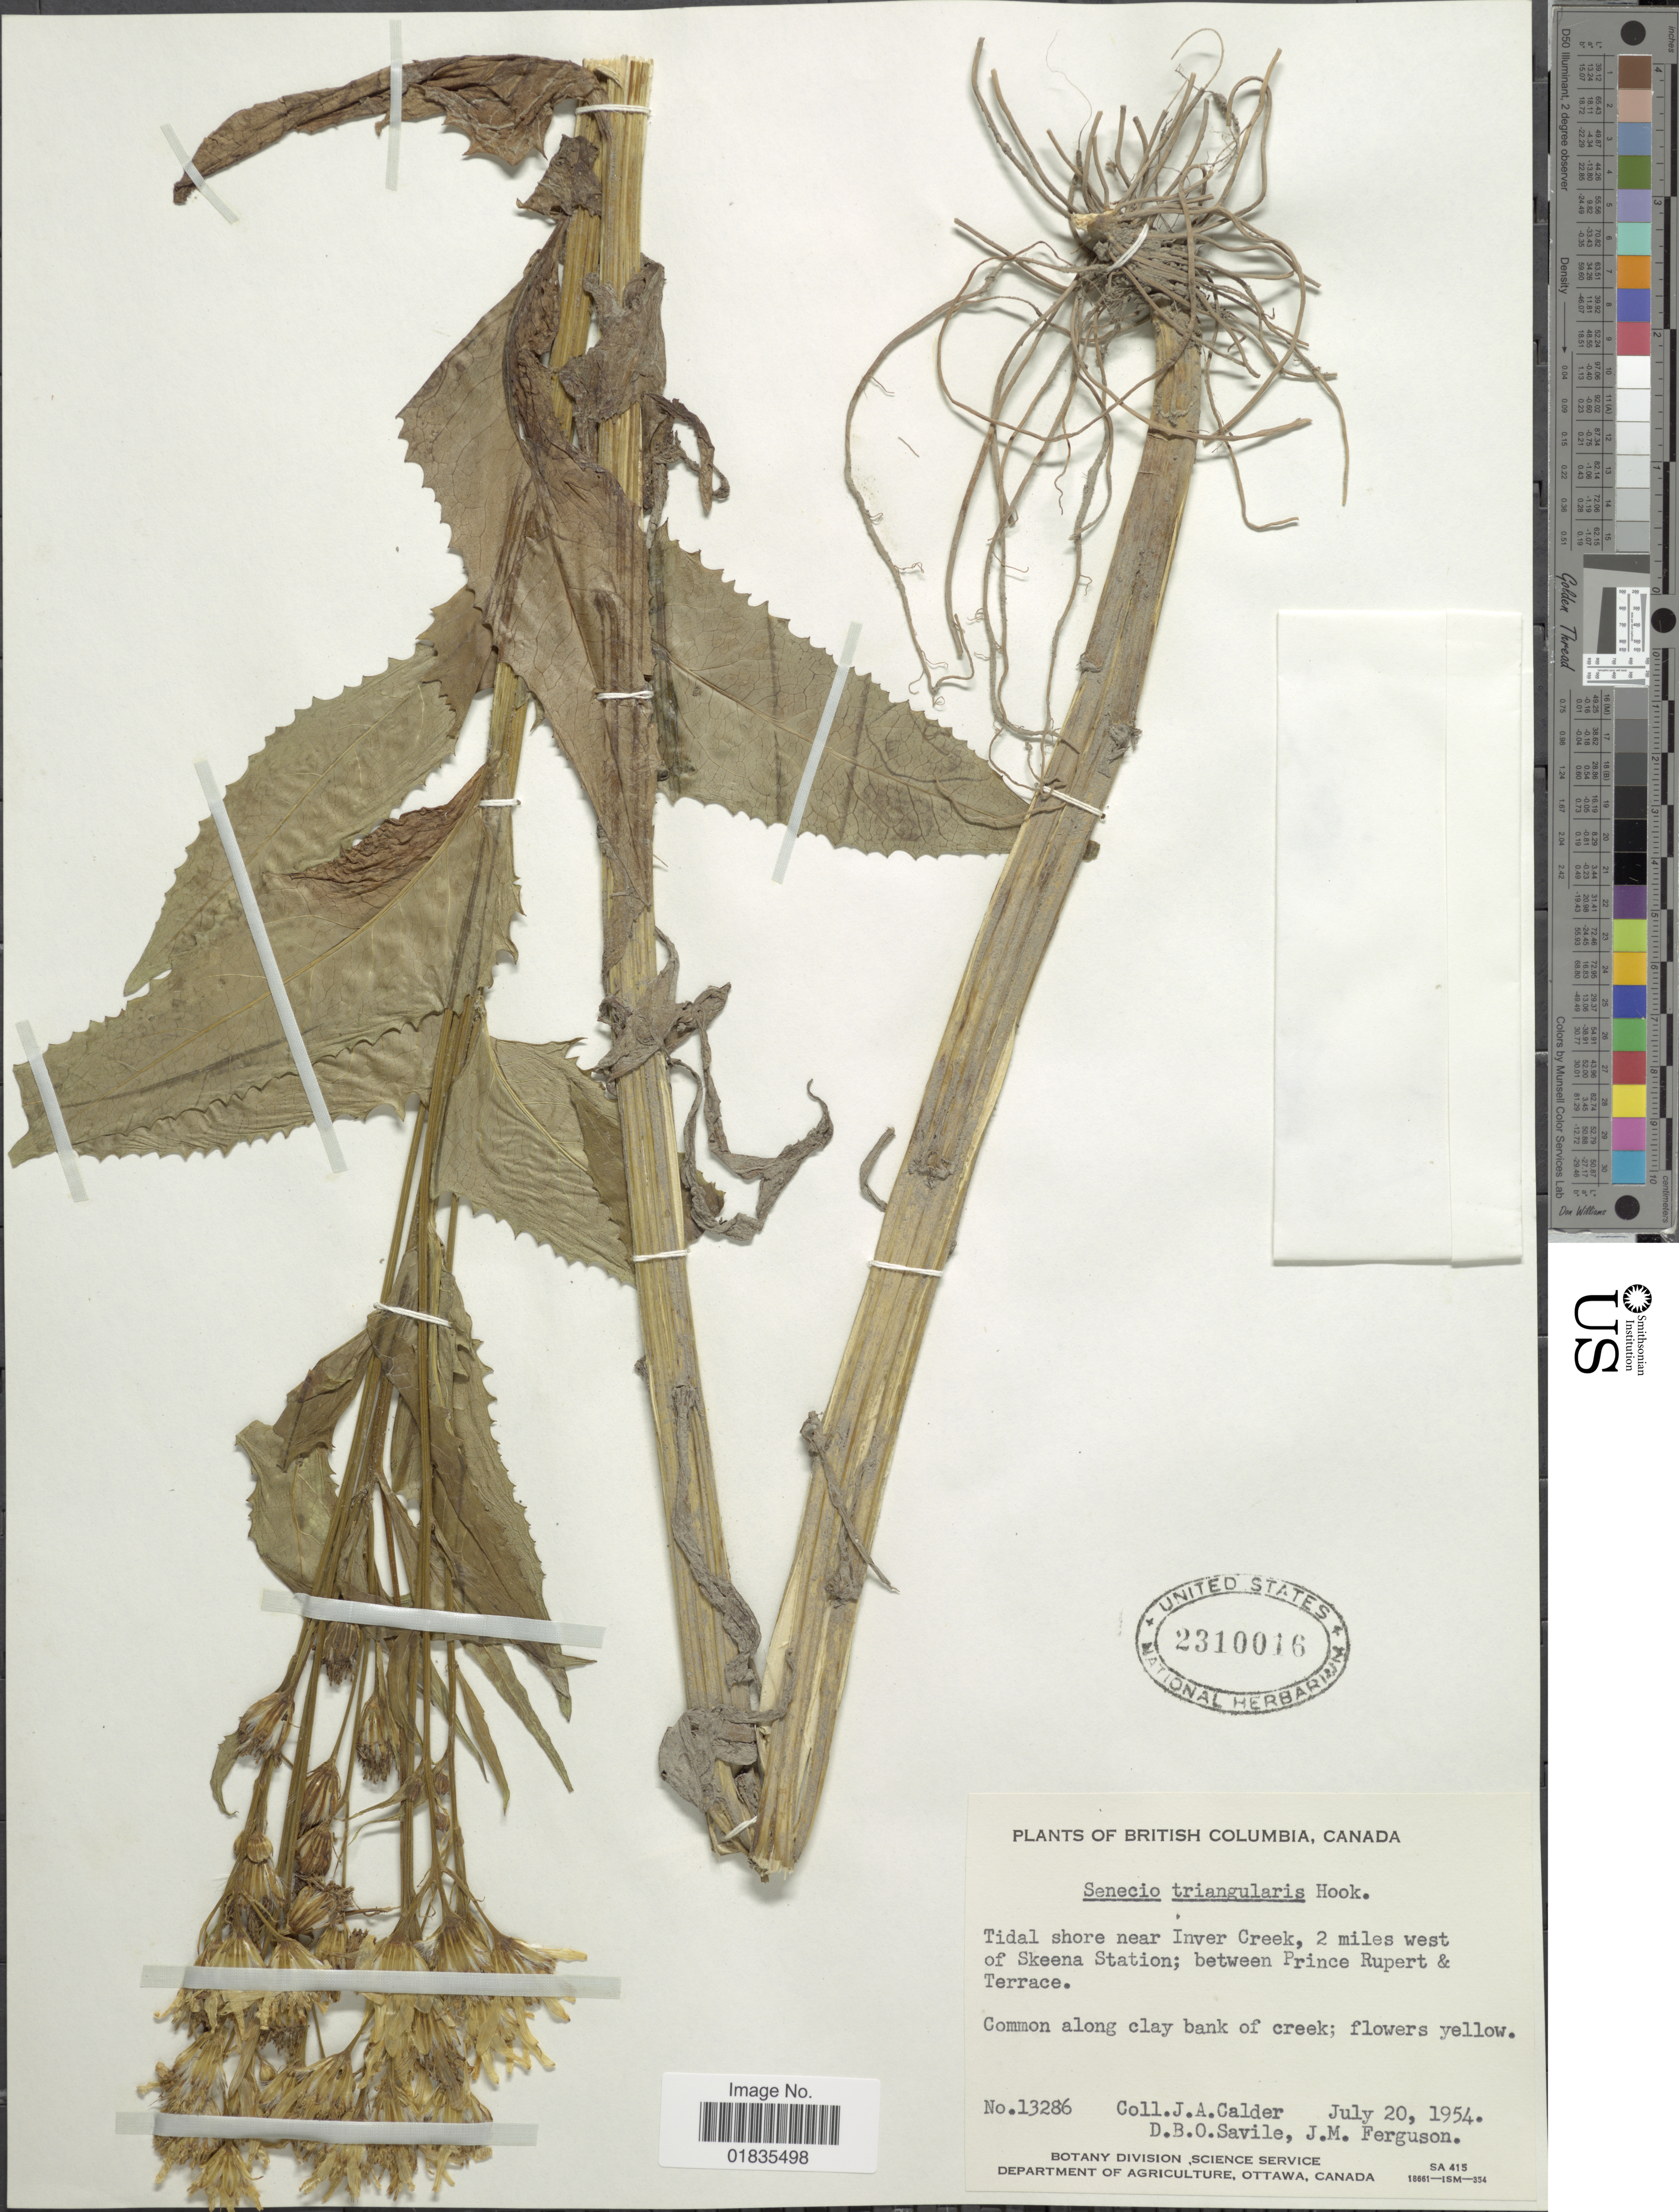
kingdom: Plantae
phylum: Tracheophyta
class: Magnoliopsida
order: Asterales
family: Asteraceae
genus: Senecio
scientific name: Senecio triangularis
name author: Hook.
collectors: J. A. Calder, D. Savile & J. M. Ferguson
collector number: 13286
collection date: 1954-07-20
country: Canada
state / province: British Columbia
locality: Tidal shore near Inver Creek, 2 miles west of Skeena Station; between Prince Rupert & Terrace, common along clay bank of creek.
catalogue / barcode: US 2310016